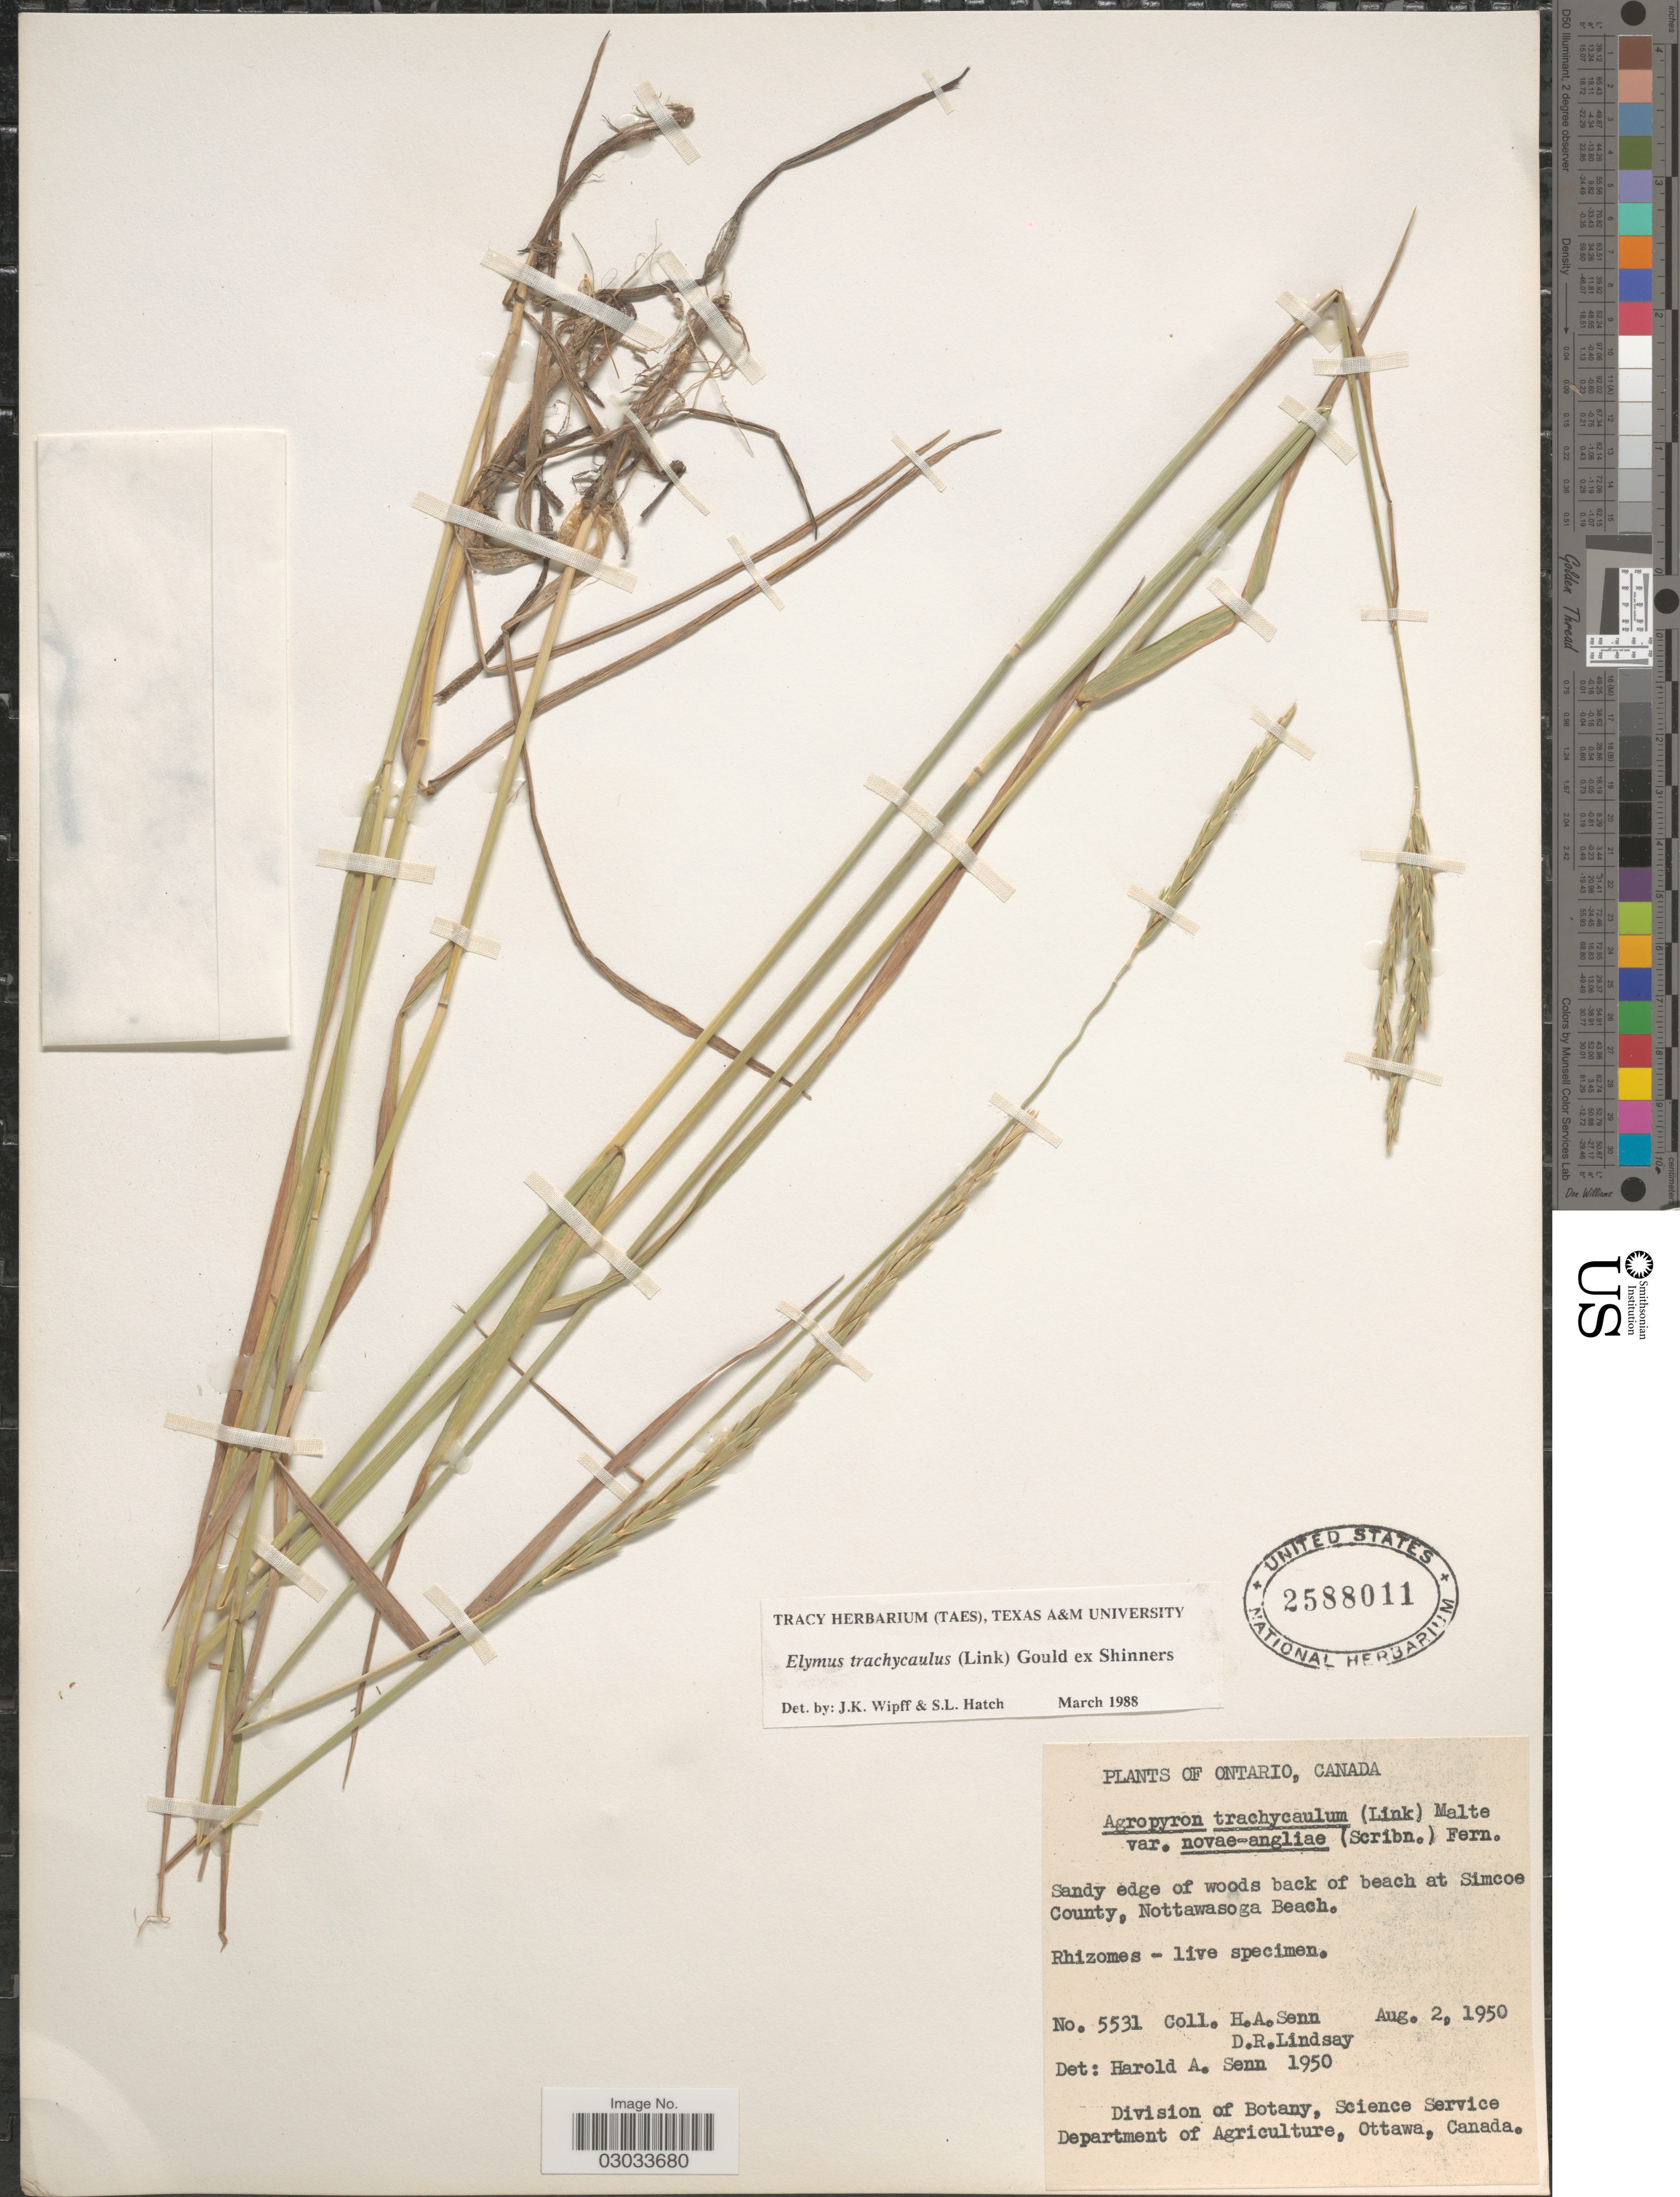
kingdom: Plantae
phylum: Tracheophyta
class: Liliopsida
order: Poales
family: Poaceae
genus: Elymus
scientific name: Elymus trachycaulus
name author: (Link) Gould ex Shinners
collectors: H. Senn & D. Lindsay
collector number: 5531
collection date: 1950-08-02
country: Canada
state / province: Ontario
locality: Sandy edge of woods back of beach at Simcoe County, Nottawasoga Beach.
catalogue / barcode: US 2588011